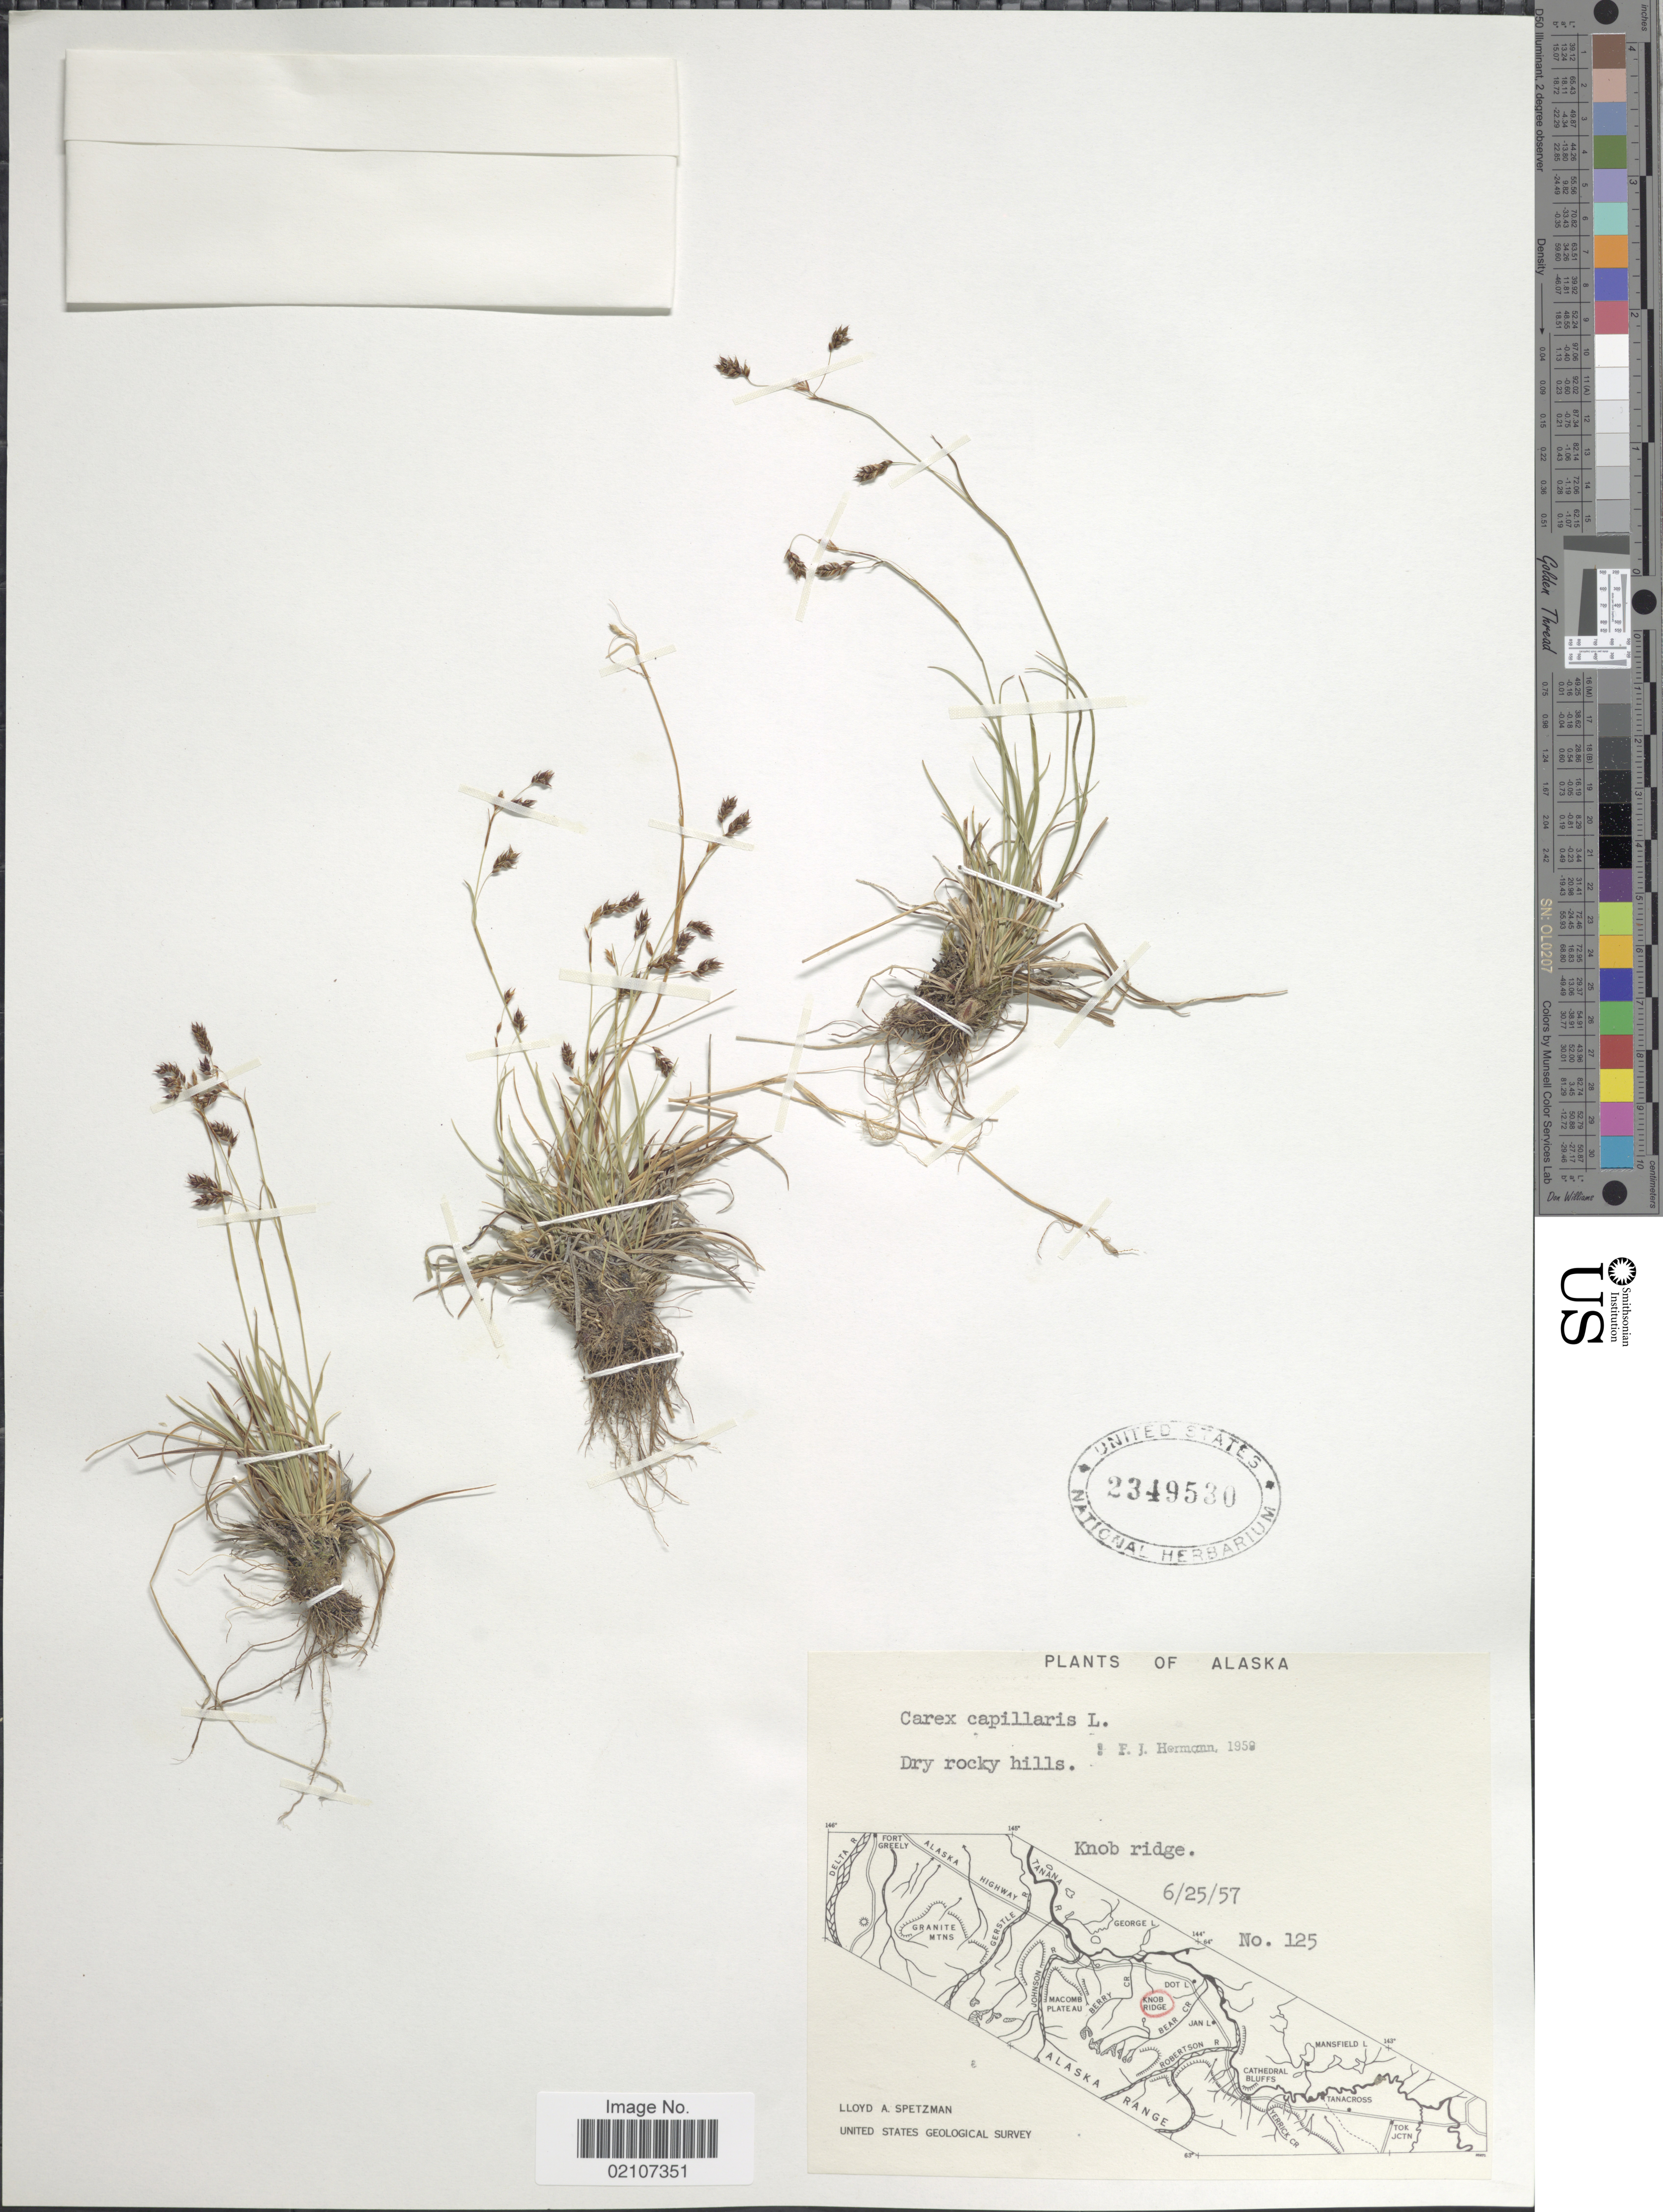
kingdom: Plantae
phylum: Tracheophyta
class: Liliopsida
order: Poales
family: Cyperaceae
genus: Carex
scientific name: Carex capillaris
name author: L.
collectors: L. Spetzman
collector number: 125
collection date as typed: Transcribed d/m/y: 25/6/57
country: United States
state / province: Alaska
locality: Dry rocky hills. Knob ridge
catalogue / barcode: US 2349530